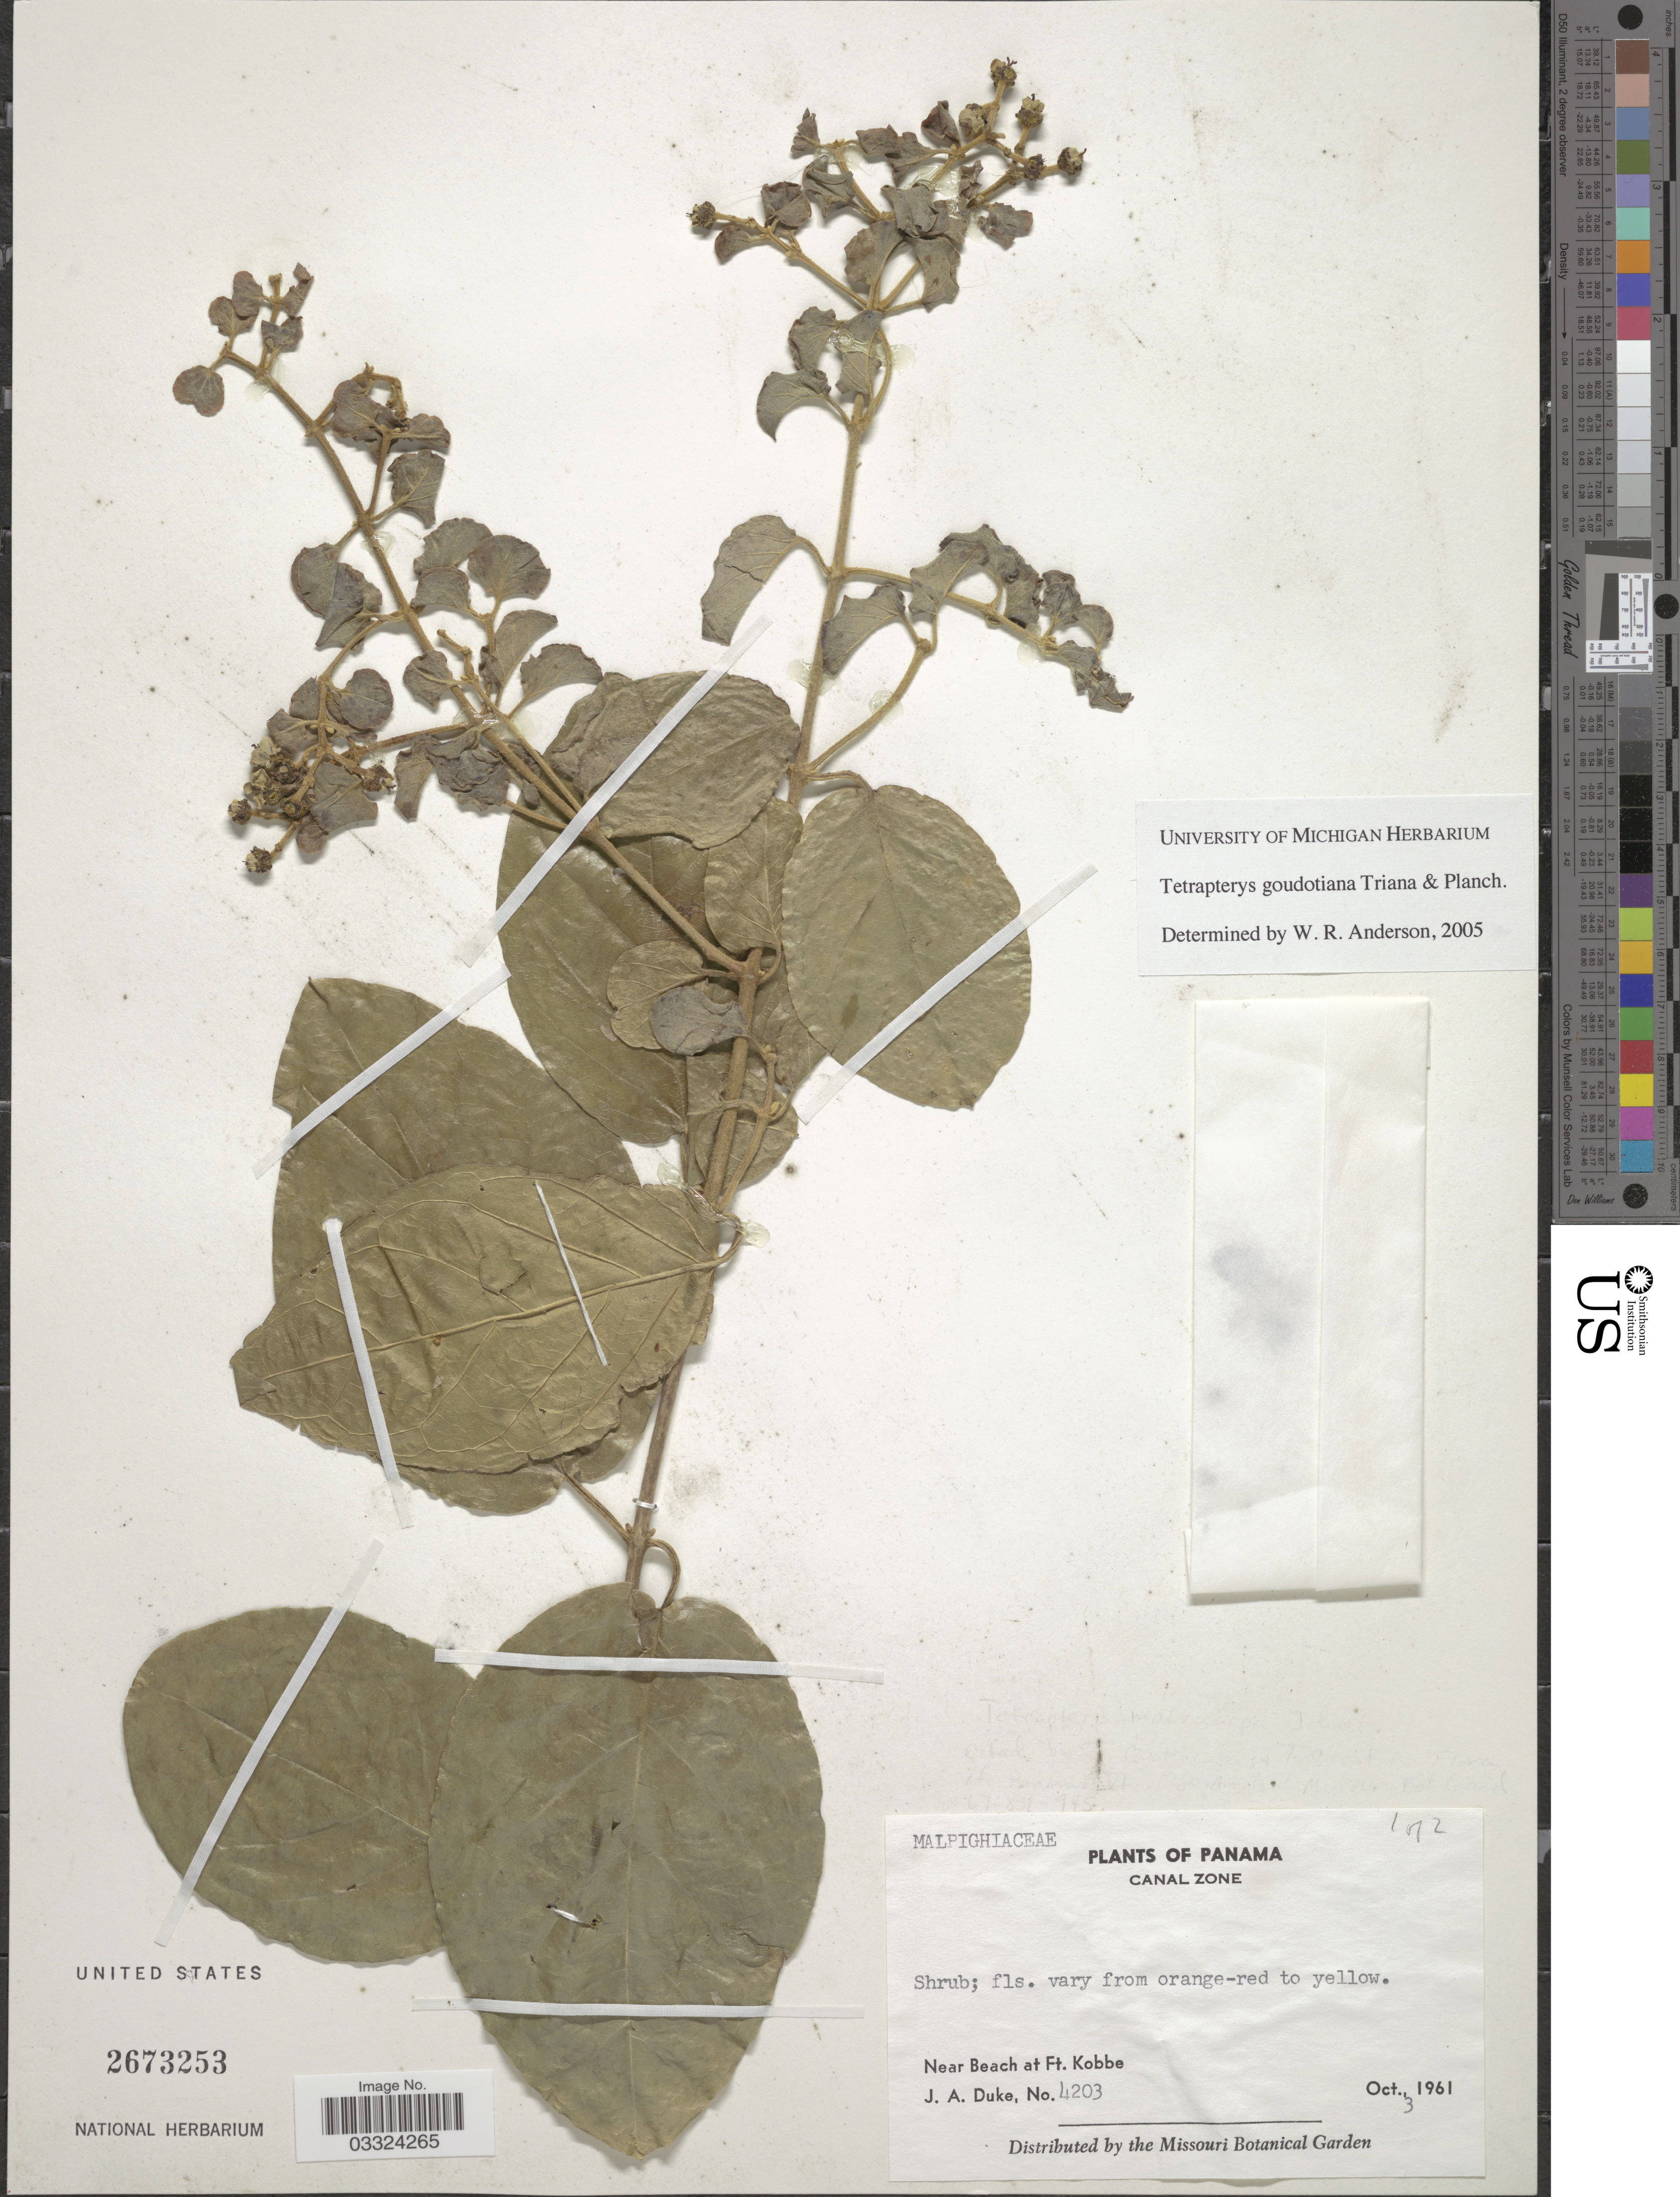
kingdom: Plantae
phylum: Tracheophyta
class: Magnoliopsida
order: Malpighiales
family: Malpighiaceae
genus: Tetrapterys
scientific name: Tetrapterys goudotiana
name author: Triana & Planch.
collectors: J. A. Duke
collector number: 4203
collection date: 1961-10-03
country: Panama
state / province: Colón / Panamá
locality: Canal Zone. Near Beach at Ft. Kobbe.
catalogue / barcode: US 2673253